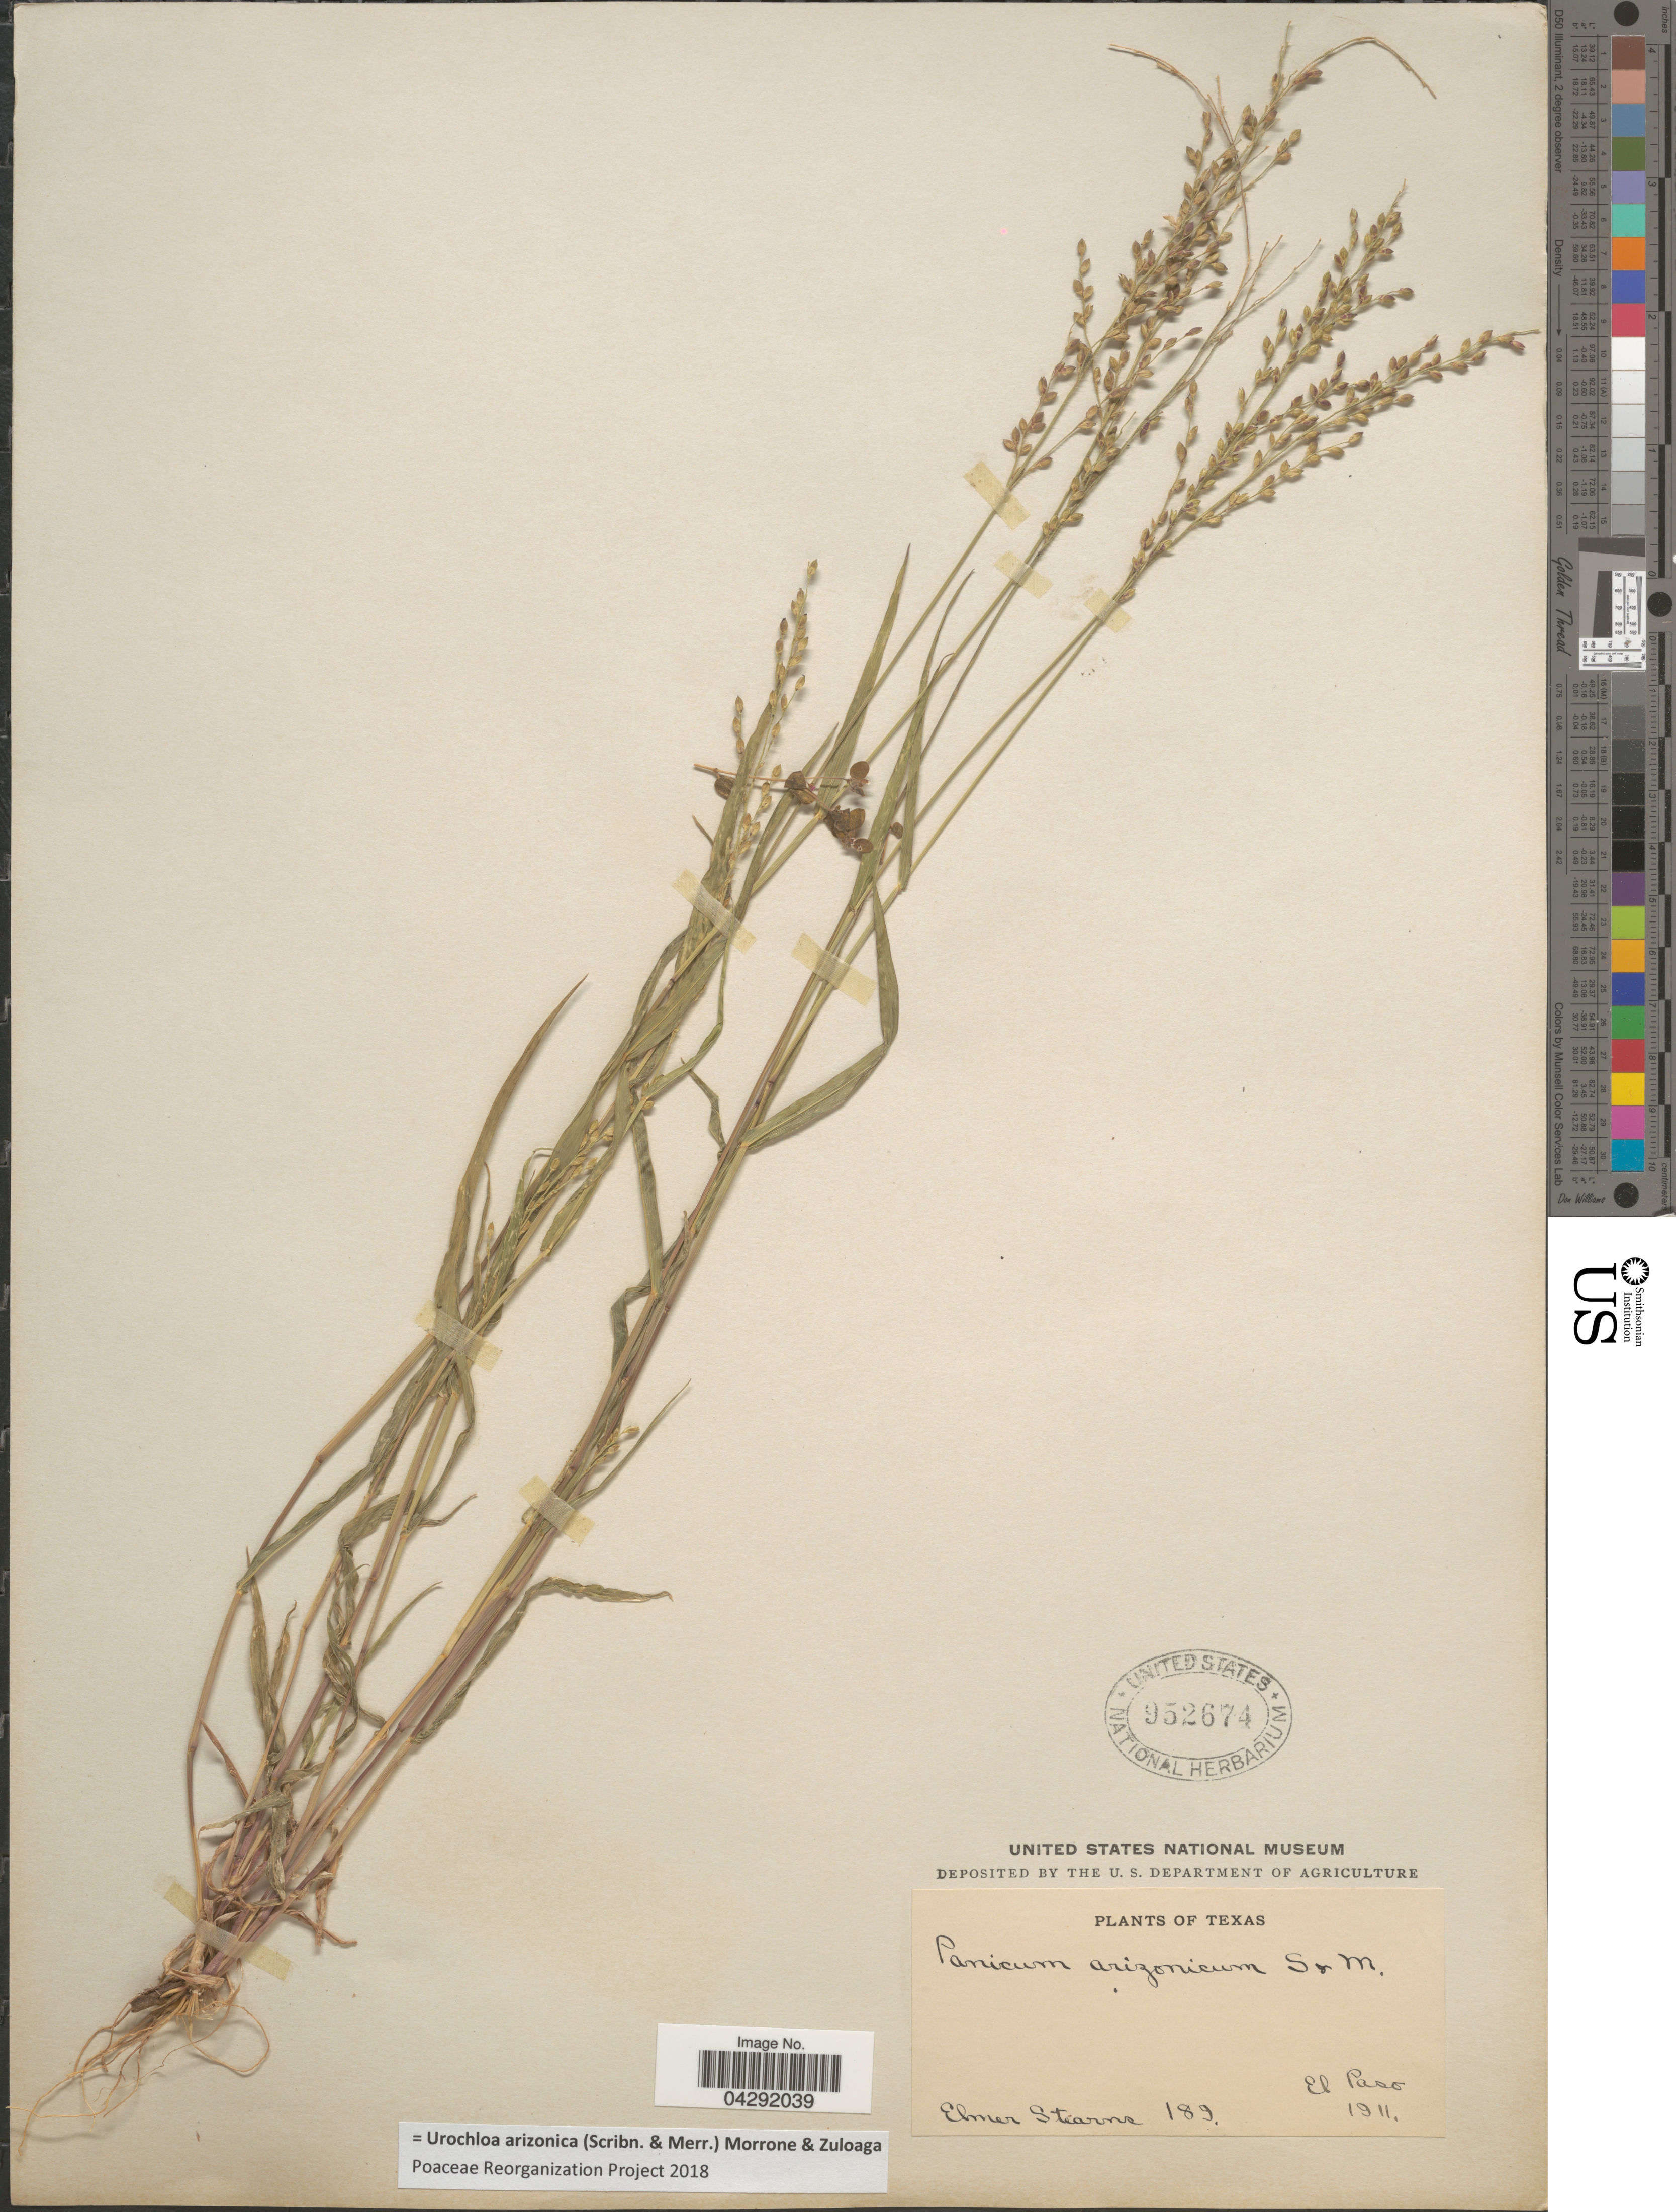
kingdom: Plantae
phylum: Tracheophyta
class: Liliopsida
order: Poales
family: Poaceae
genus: Urochloa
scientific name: Urochloa arizonica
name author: (Scribn. & Merr.) Morrone & Zuloaga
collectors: E. Stearns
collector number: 189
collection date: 1911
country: United States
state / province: Texas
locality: El Paso.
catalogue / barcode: US 952674